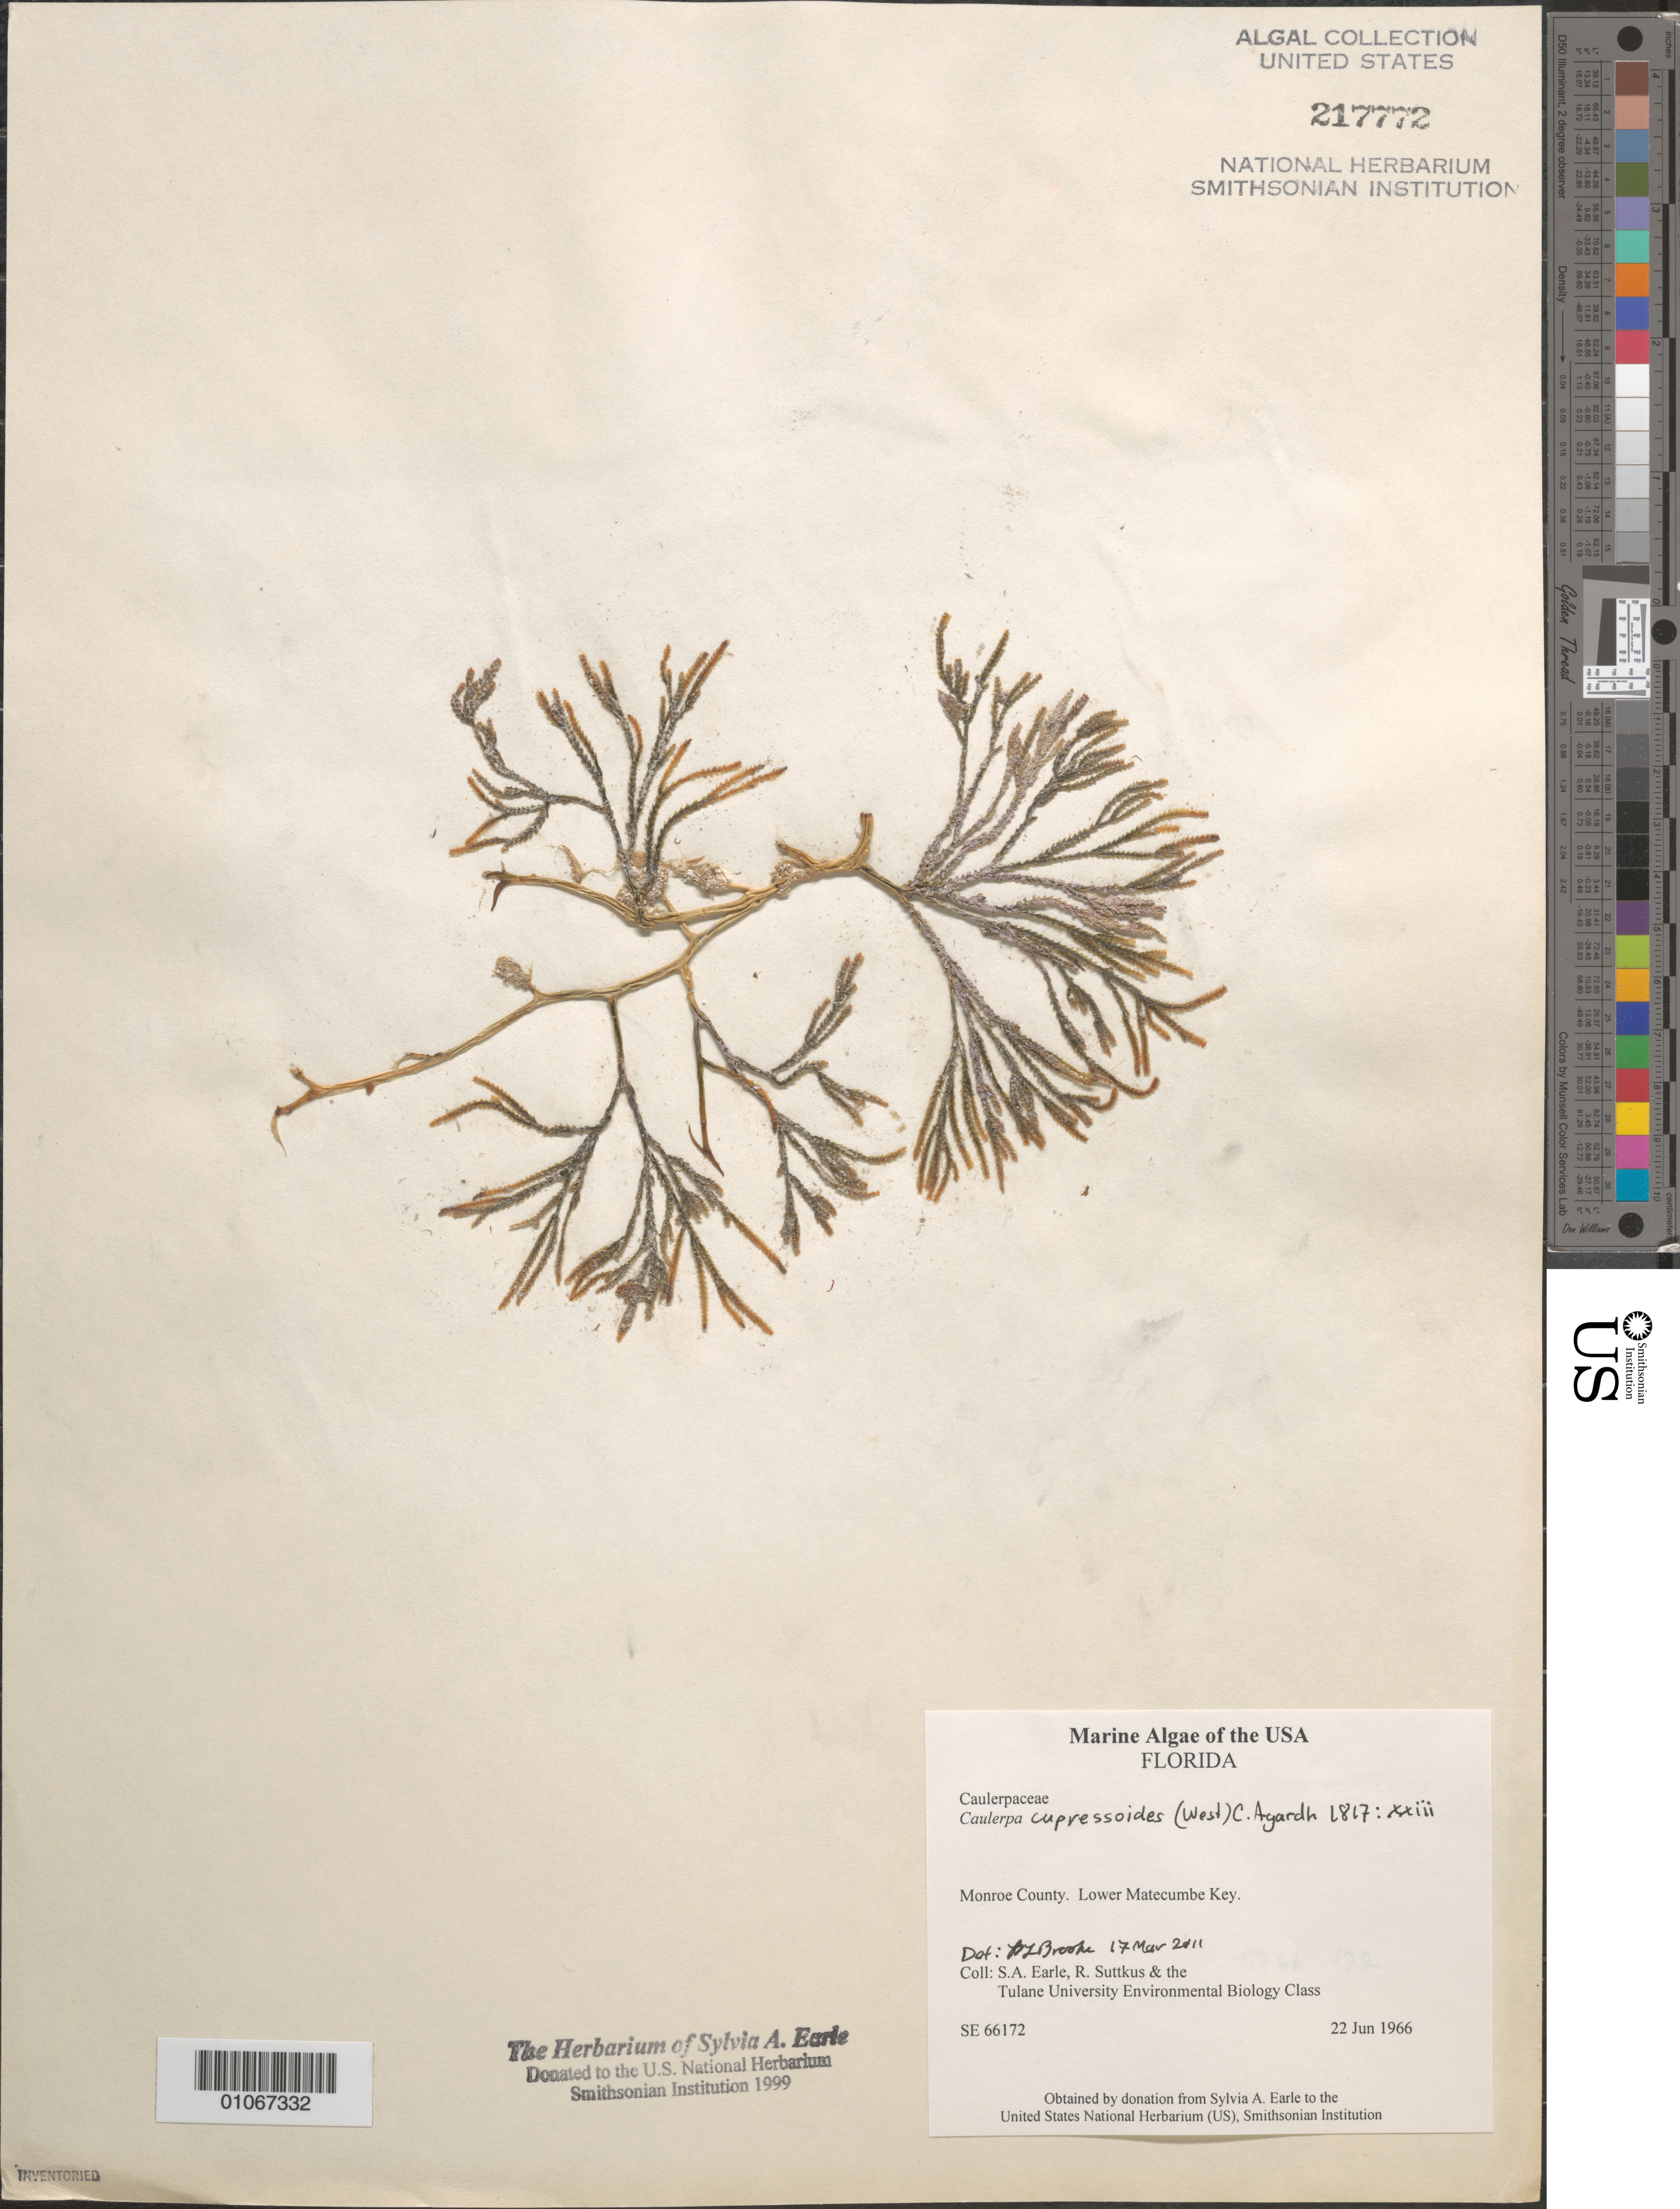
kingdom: Plantae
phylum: Chlorophyta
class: Ulvophyceae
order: Bryopsidales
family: Caulerpaceae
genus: Caulerpa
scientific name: Caulerpa cupressoides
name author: (Vahl) C. Agardh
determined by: Brooks, B. L., (BOT), Smithsonian Institution - National Museum of Natural History (UNITED STATES)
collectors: S. A. Earle, R. Suttkus & Tulane Univ. Env. Biol. Class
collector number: SE 66172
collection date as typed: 22 Jun 1966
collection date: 1966-06-22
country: United States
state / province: Florida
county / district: Monroe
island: Lower Matecumbe Key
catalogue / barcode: US 217772